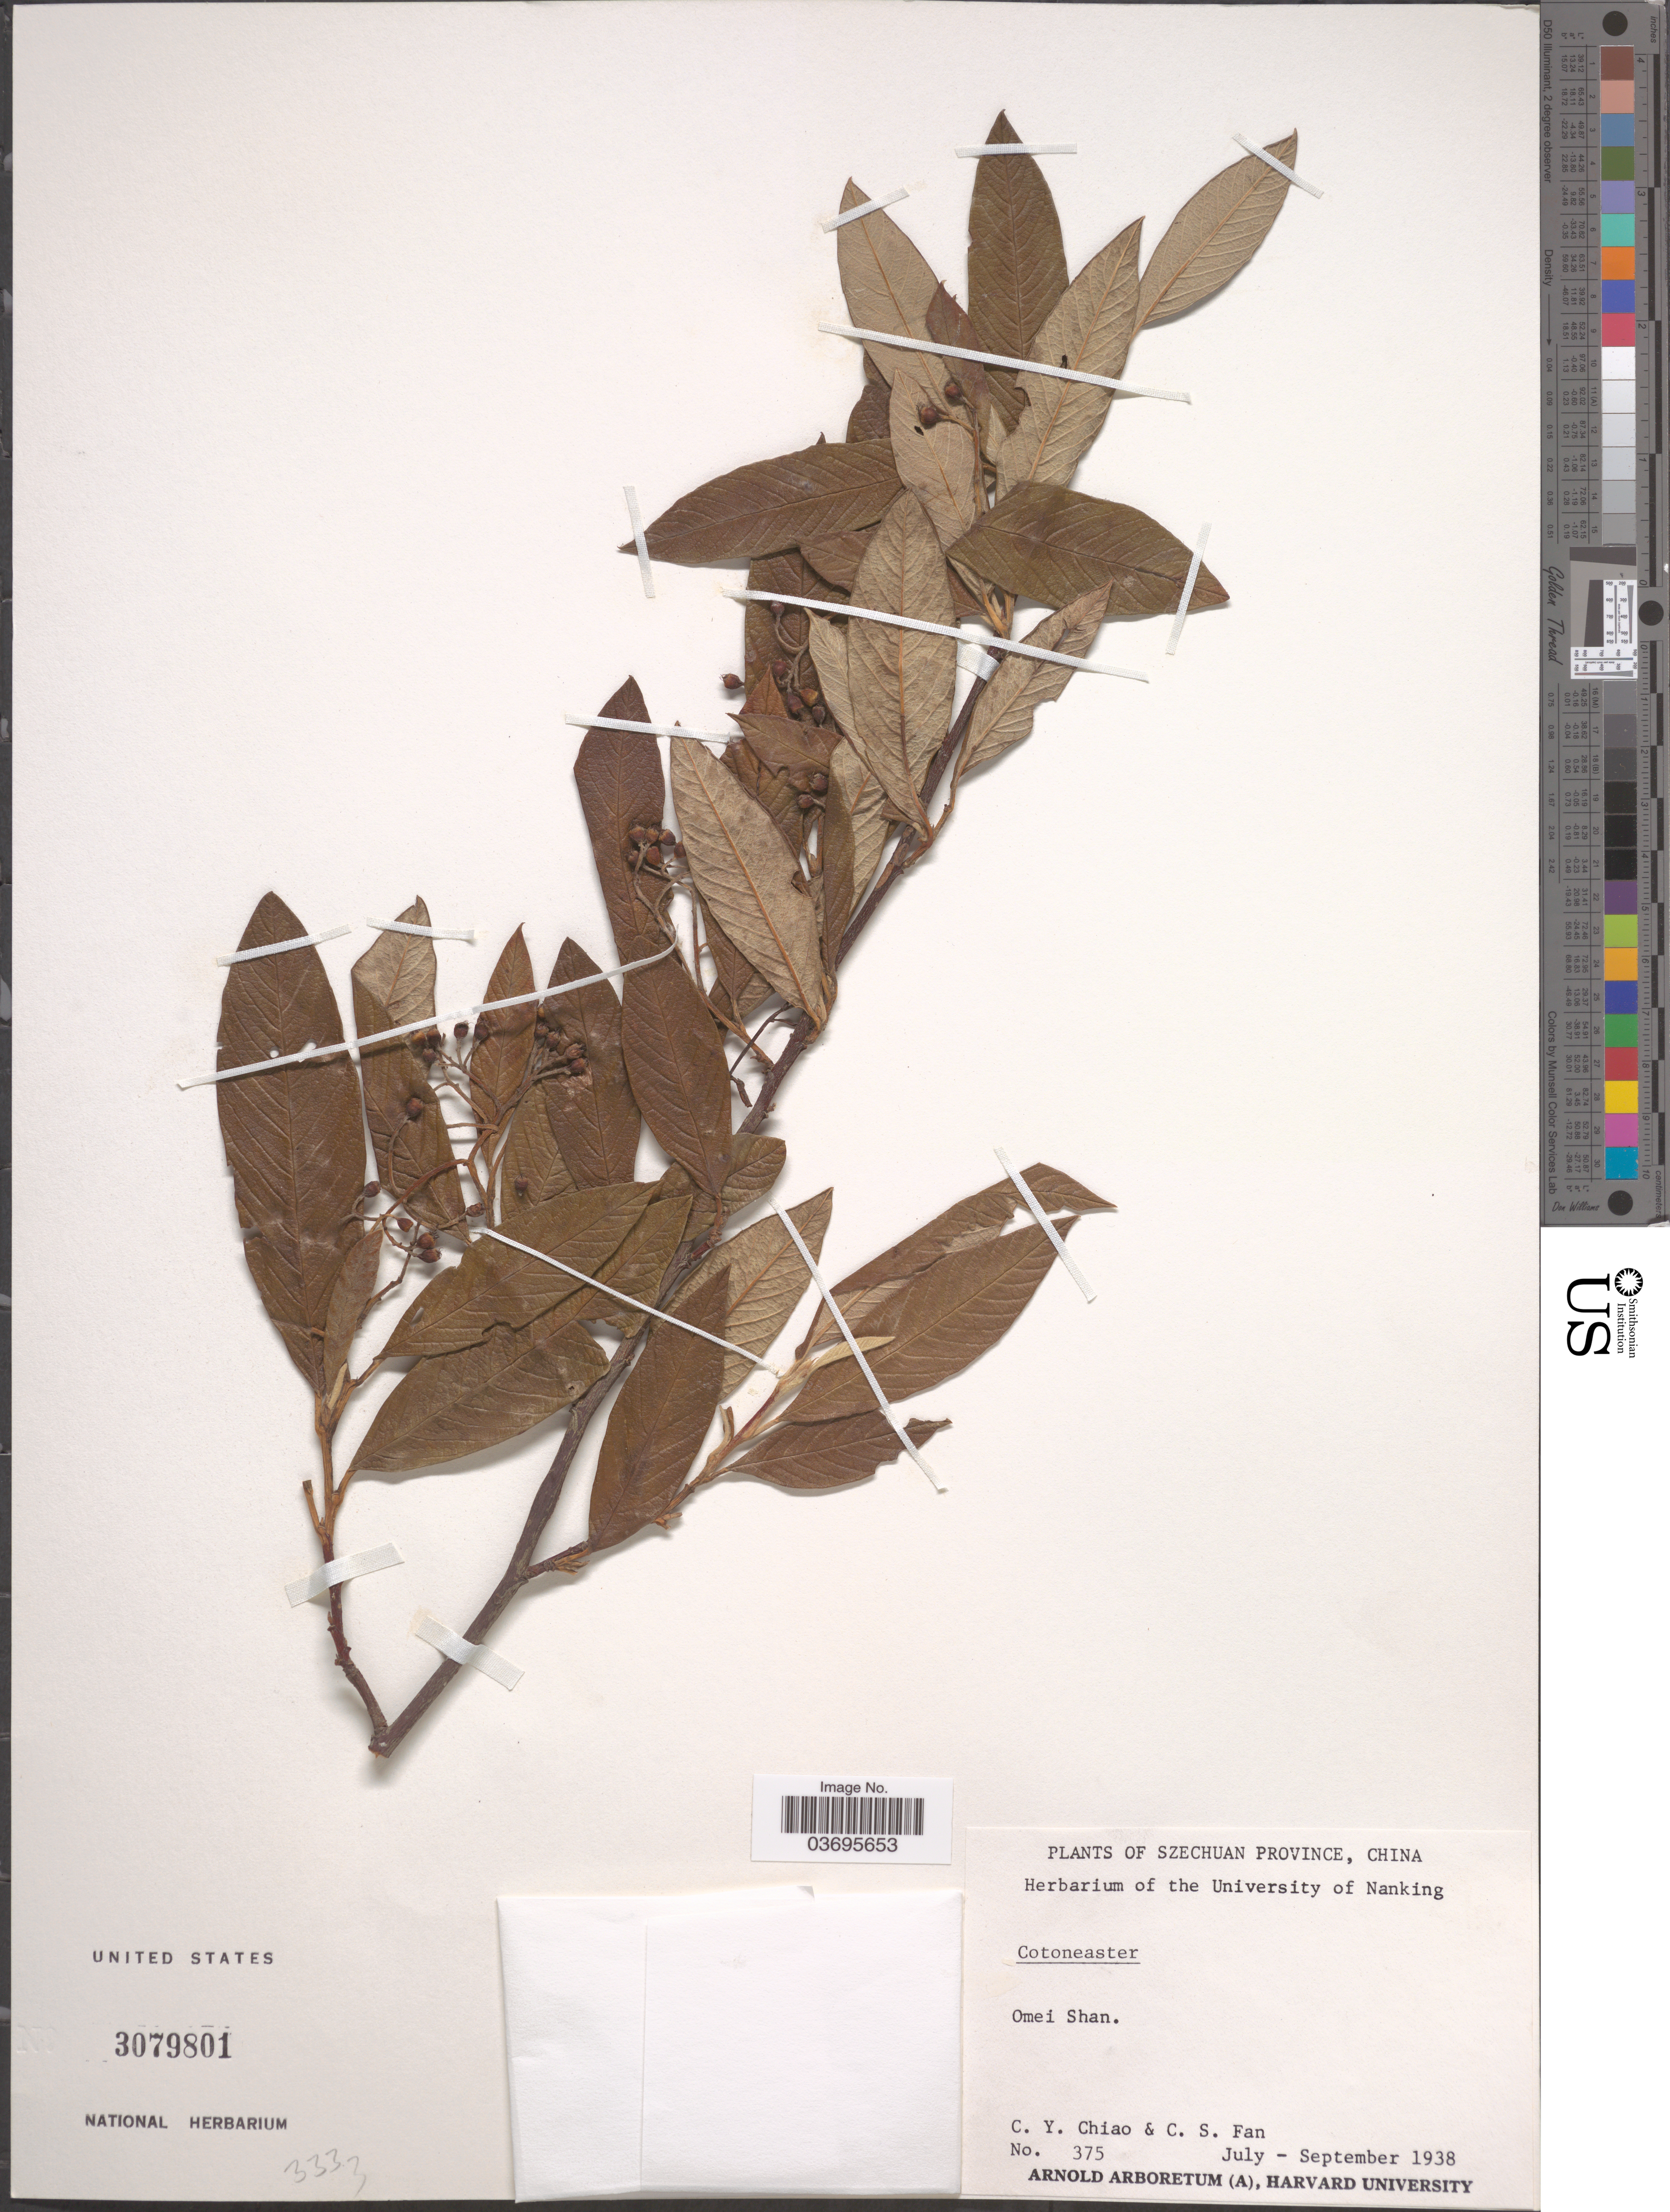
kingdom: Plantae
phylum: Tracheophyta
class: Magnoliopsida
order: Rosales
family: Rosaceae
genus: Cotoneaster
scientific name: Cotoneaster sp.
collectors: C. Y. Chiao & C. S. Fan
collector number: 375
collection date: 1938-07/1938-09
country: China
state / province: Sichuan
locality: Szechuan Province. Omei Shan.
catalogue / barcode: US 3079801